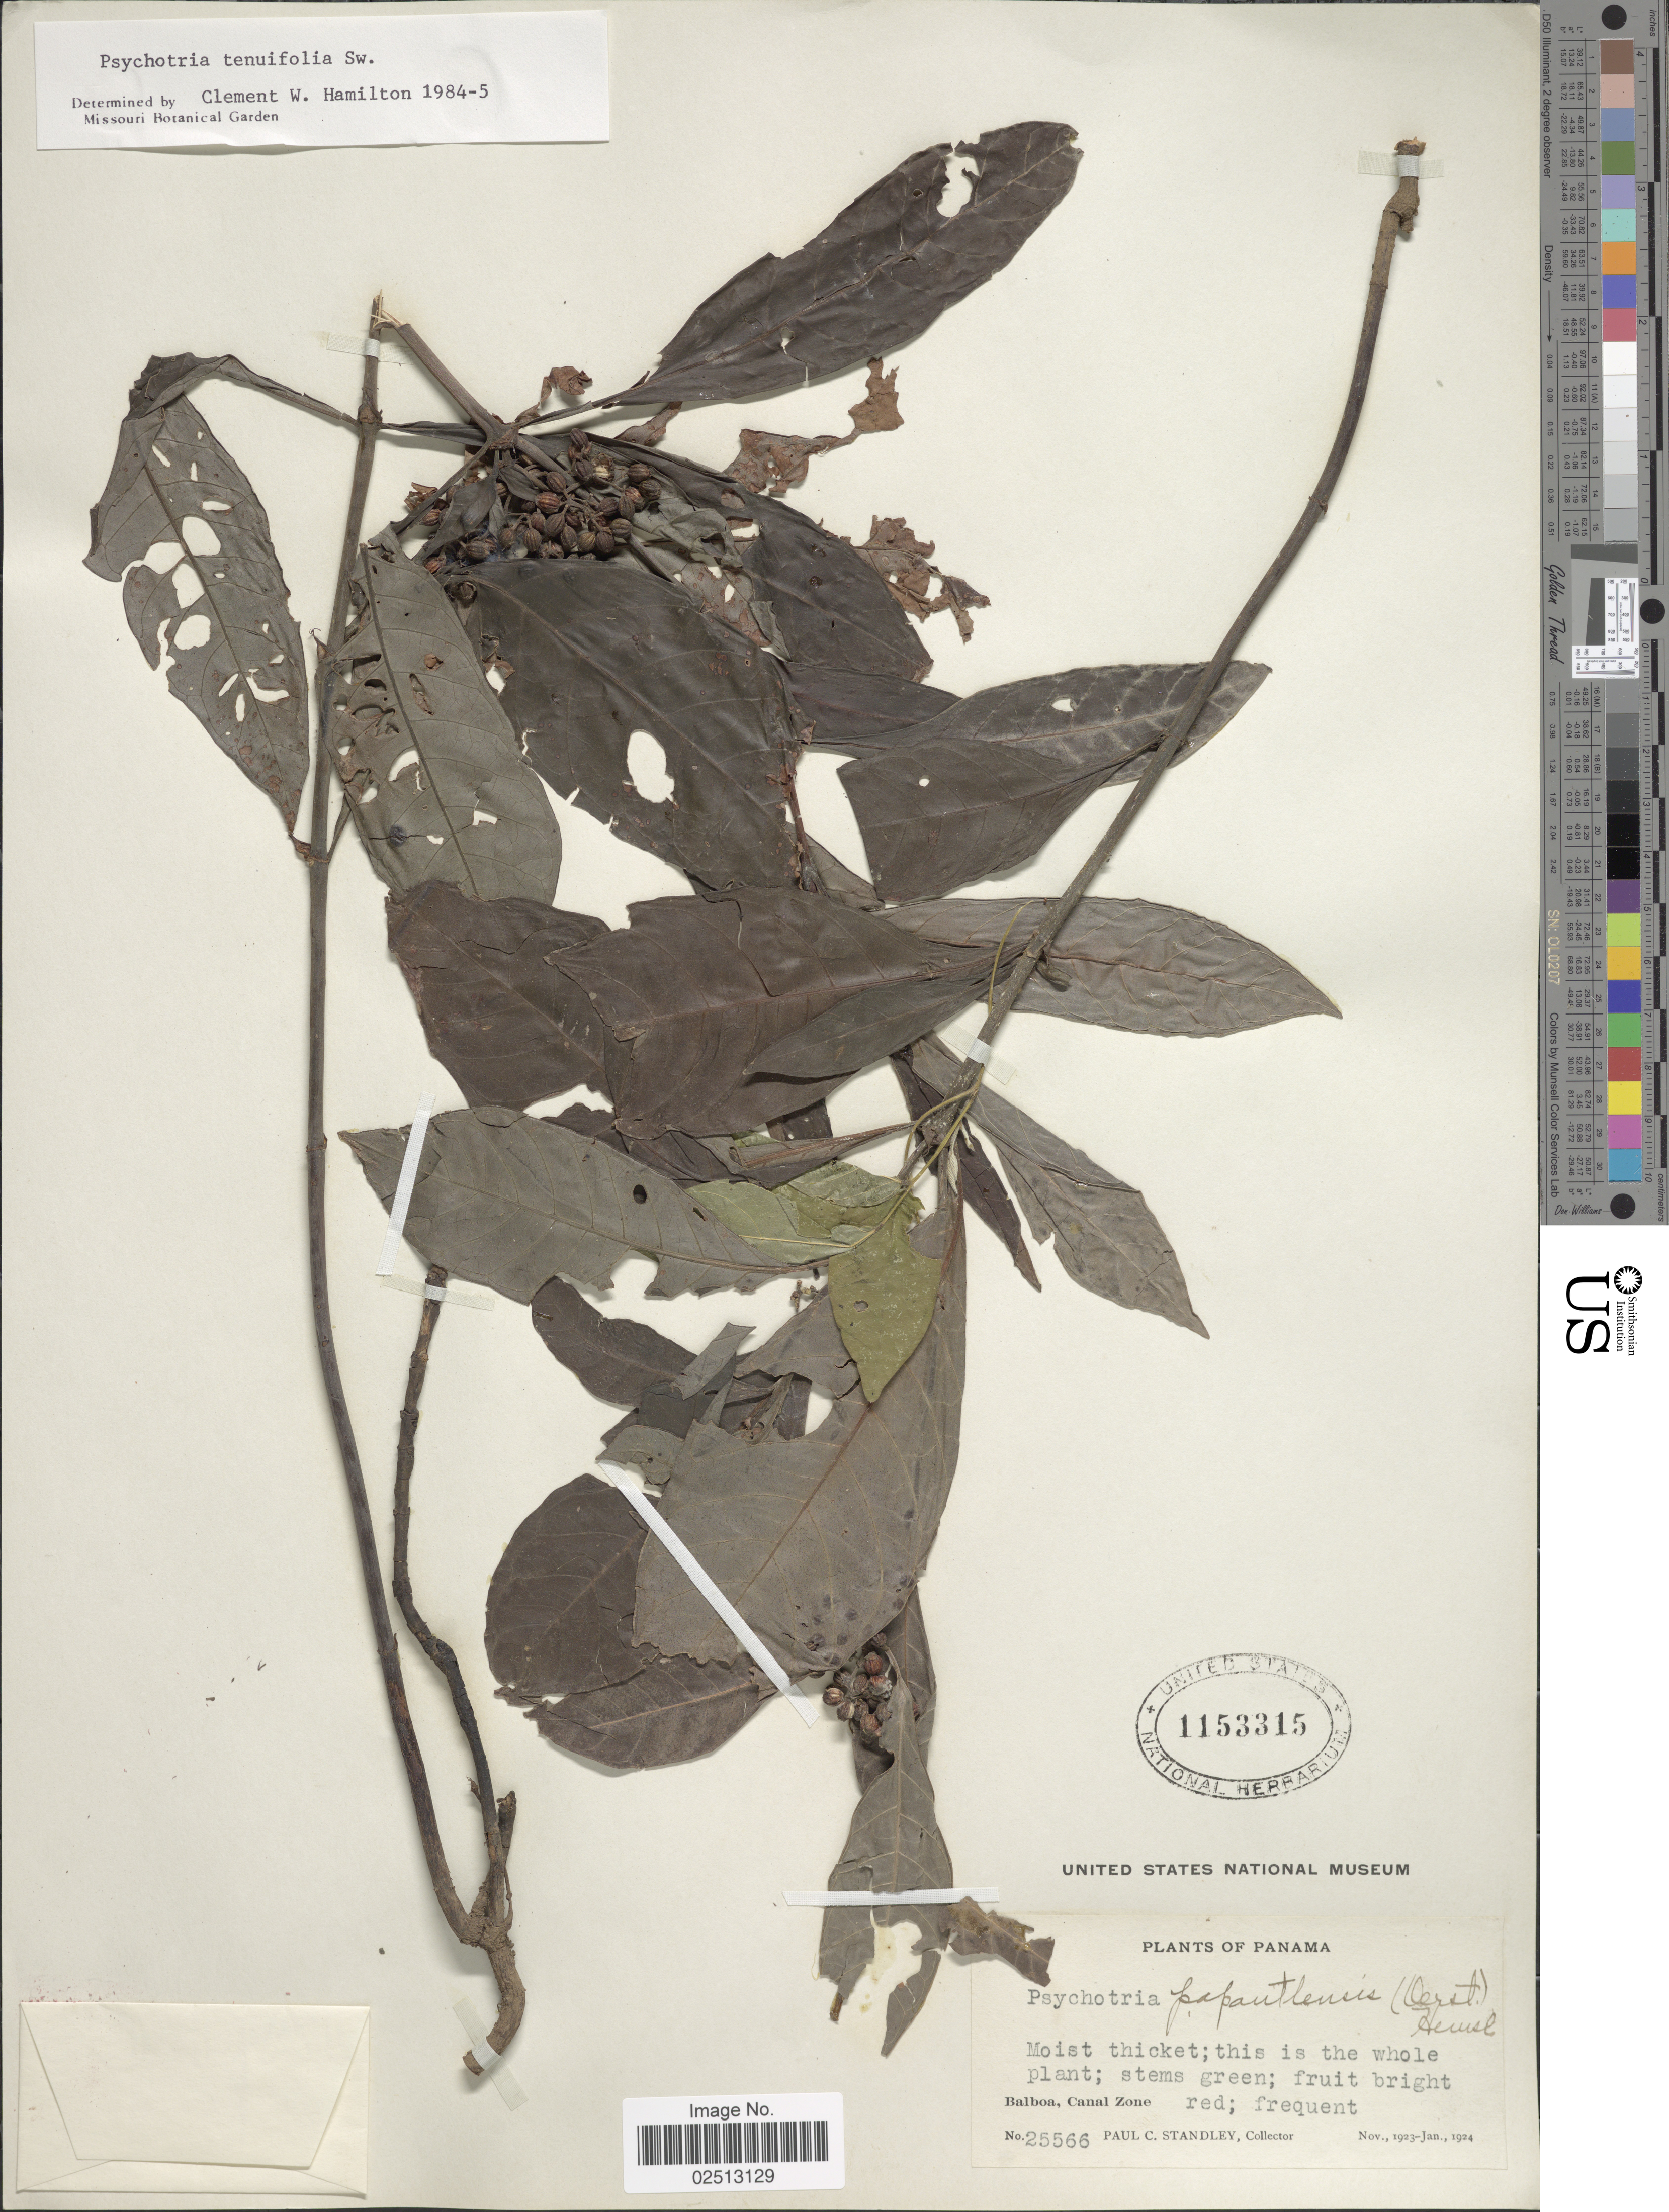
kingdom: Plantae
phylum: Tracheophyta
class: Magnoliopsida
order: Gentianales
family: Rubiaceae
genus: Psychotria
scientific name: Psychotria tenuifolia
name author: Sw.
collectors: P. C. Standley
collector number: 25566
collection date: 1923-11/1924-01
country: Panama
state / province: Colón / Panamá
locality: Balboa, Canal Zone.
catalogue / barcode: US 1153315